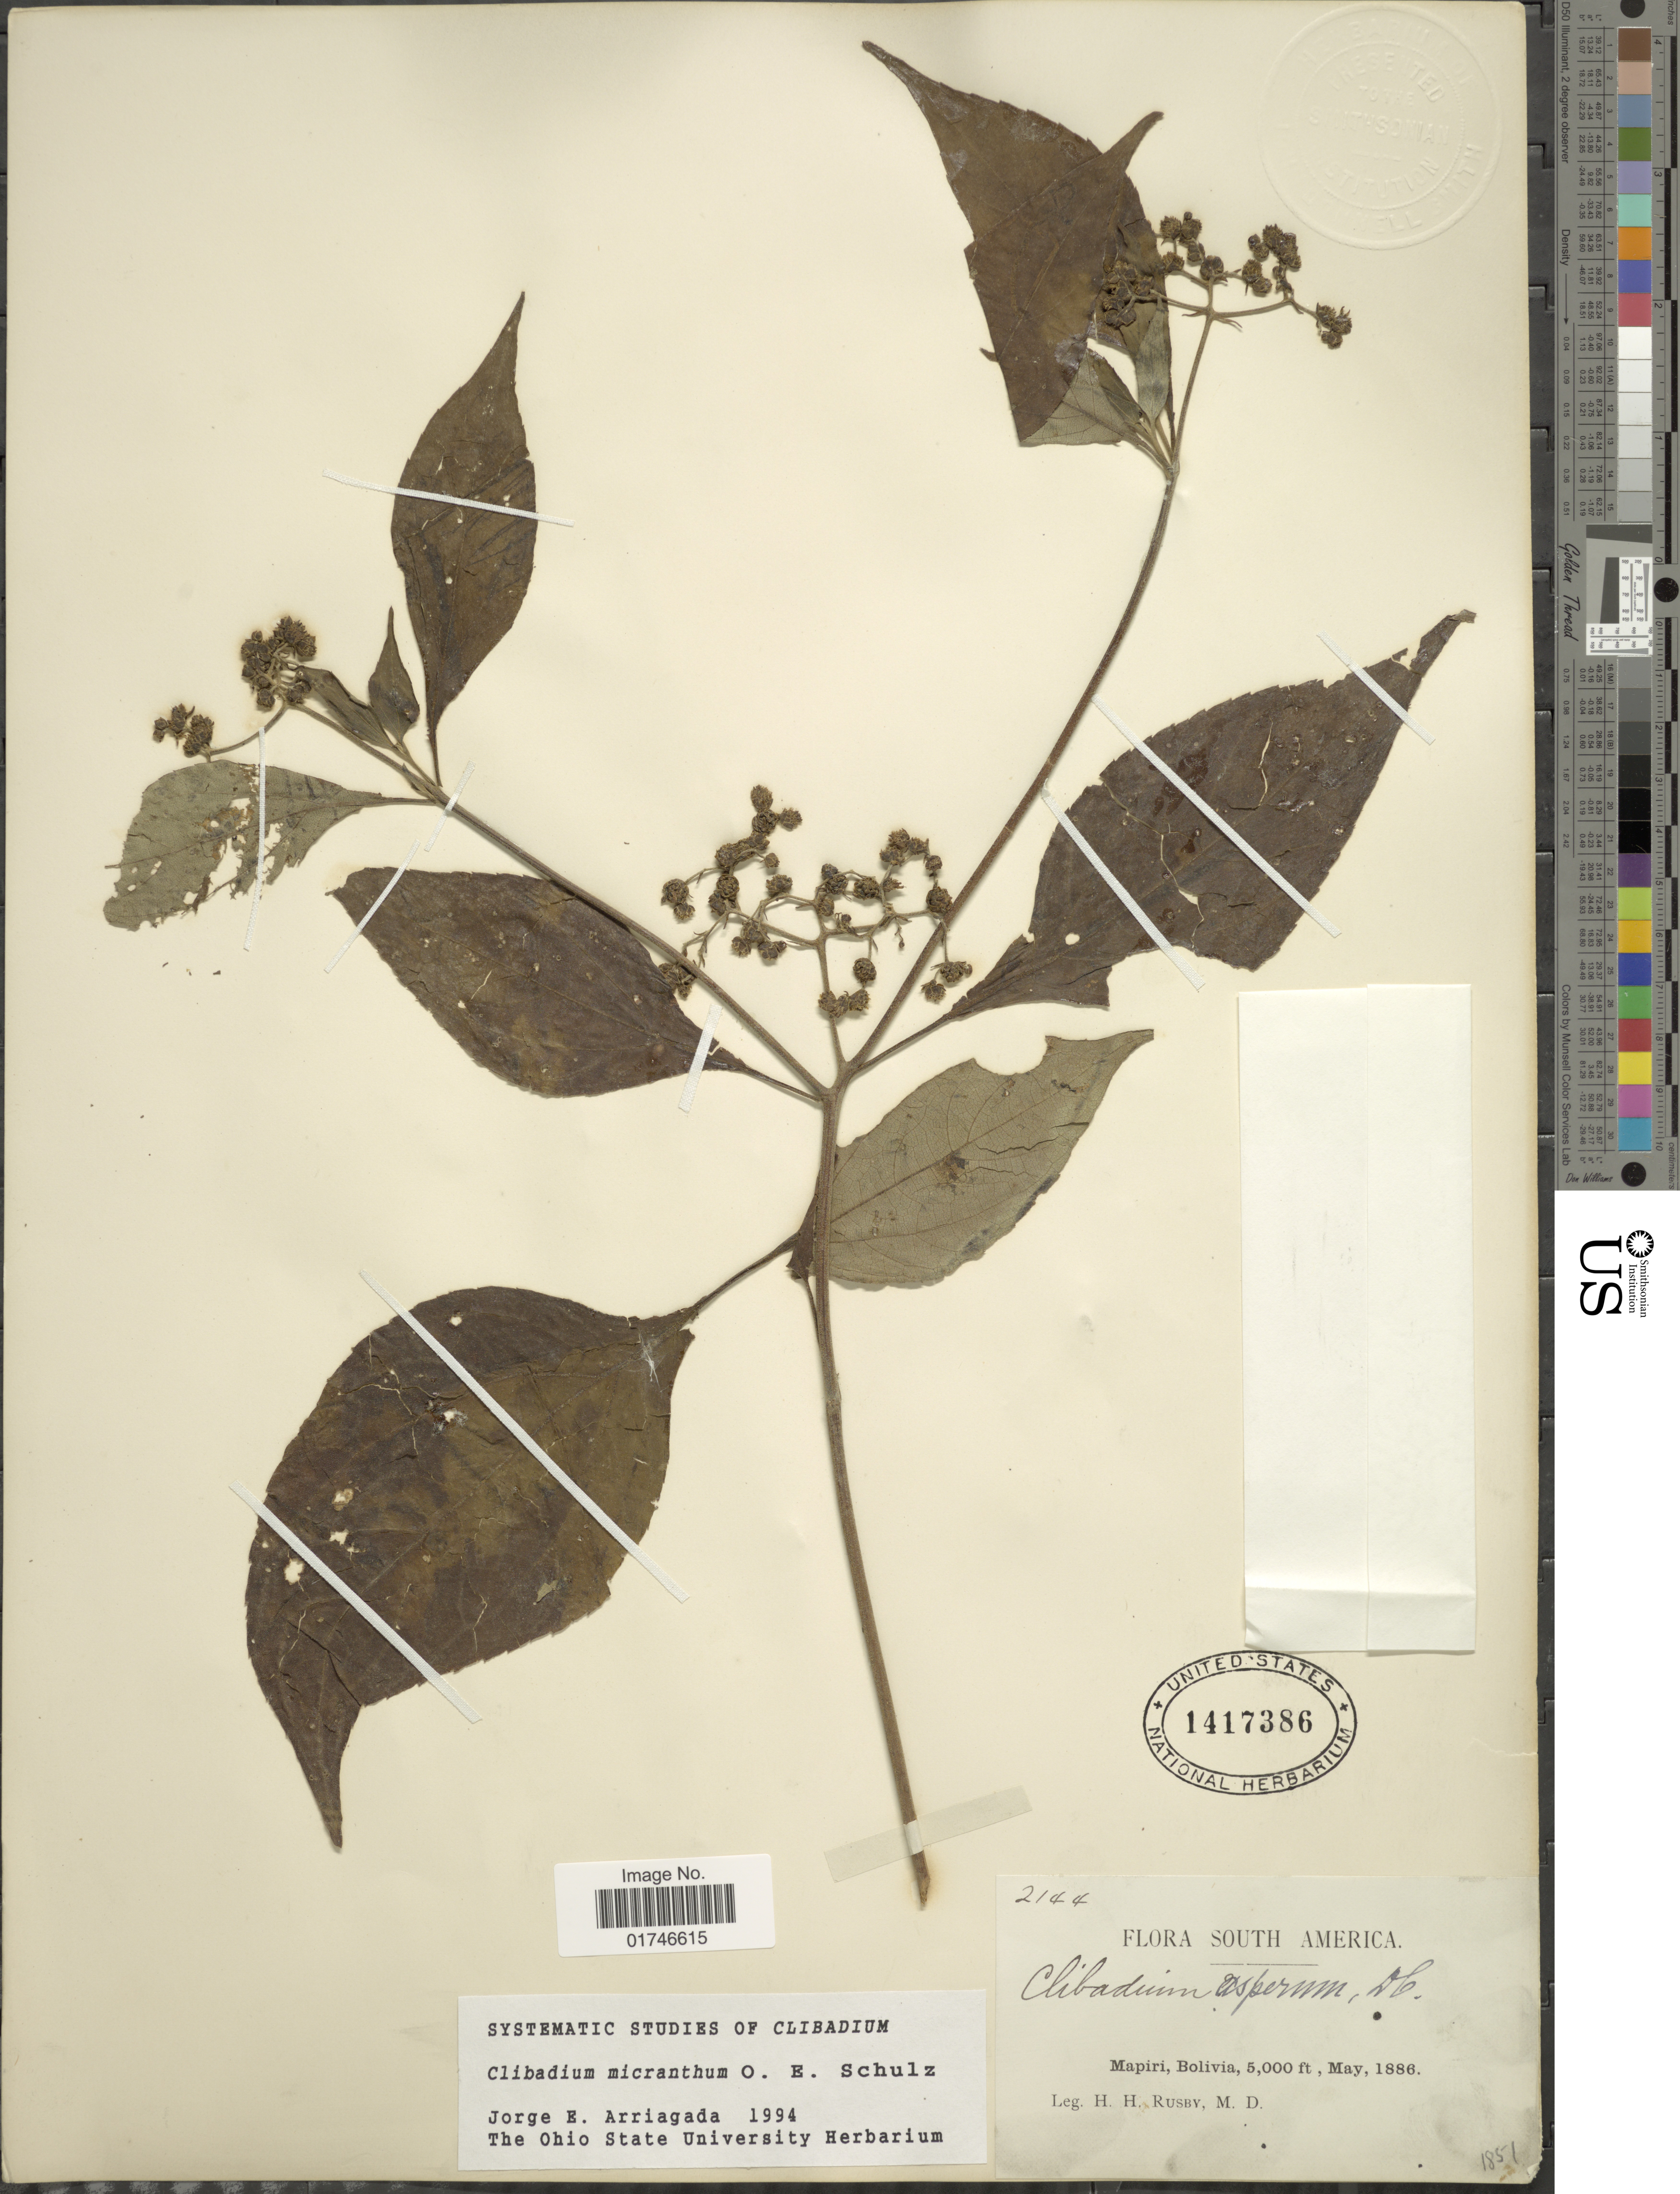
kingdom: Plantae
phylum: Tracheophyta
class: Magnoliopsida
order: Asterales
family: Asteraceae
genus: Clibadium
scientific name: Clibadium micranthum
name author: O.E. Schulz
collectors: H. H. Rusby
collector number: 2144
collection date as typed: May, 1886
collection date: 1886-05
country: Bolivia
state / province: La Páz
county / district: Larecaja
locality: Mapiri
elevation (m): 1524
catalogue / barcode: US 1417386